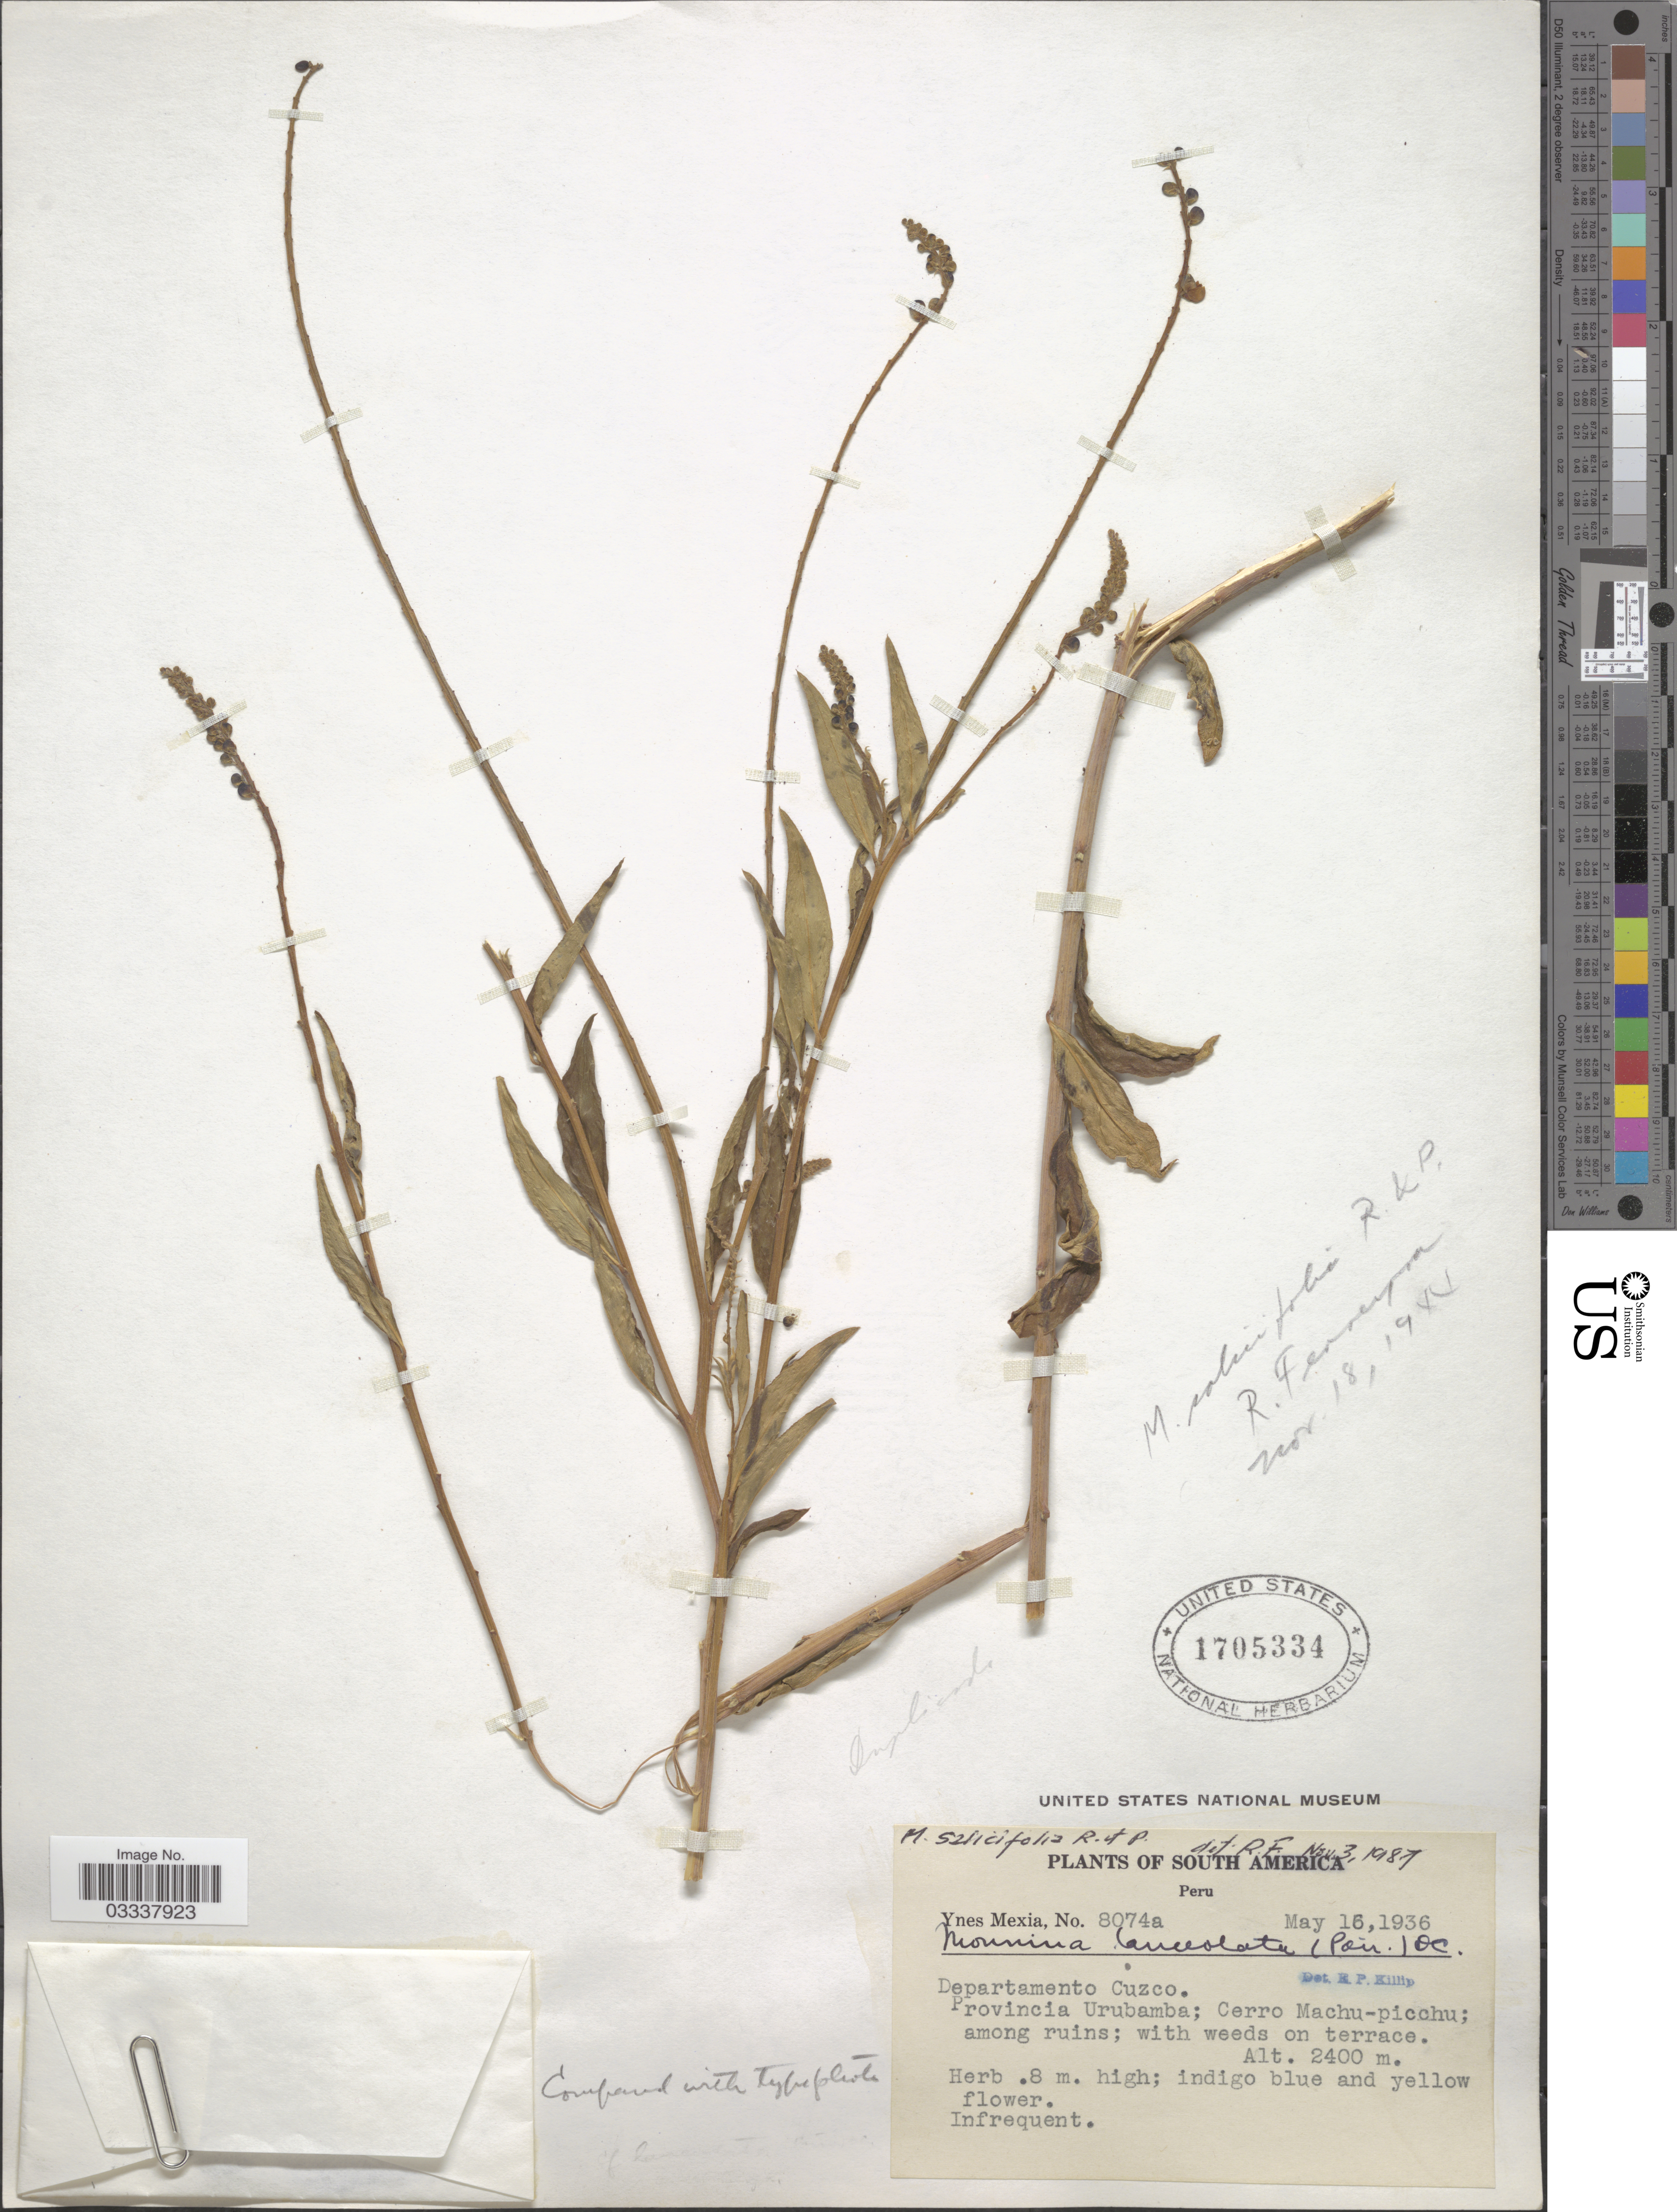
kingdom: Plantae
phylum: Tracheophyta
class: Magnoliopsida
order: Fabales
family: Polygalaceae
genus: Monnina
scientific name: Monnina salicifolia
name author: Ruiz & Pav.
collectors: Y. Mexia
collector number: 8074a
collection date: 1936-05-16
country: Peru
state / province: Cusco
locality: Departamento Cuzco. Provincia Urubamba; Cerro Machu-picchu.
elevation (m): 2400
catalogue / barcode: US 1705334